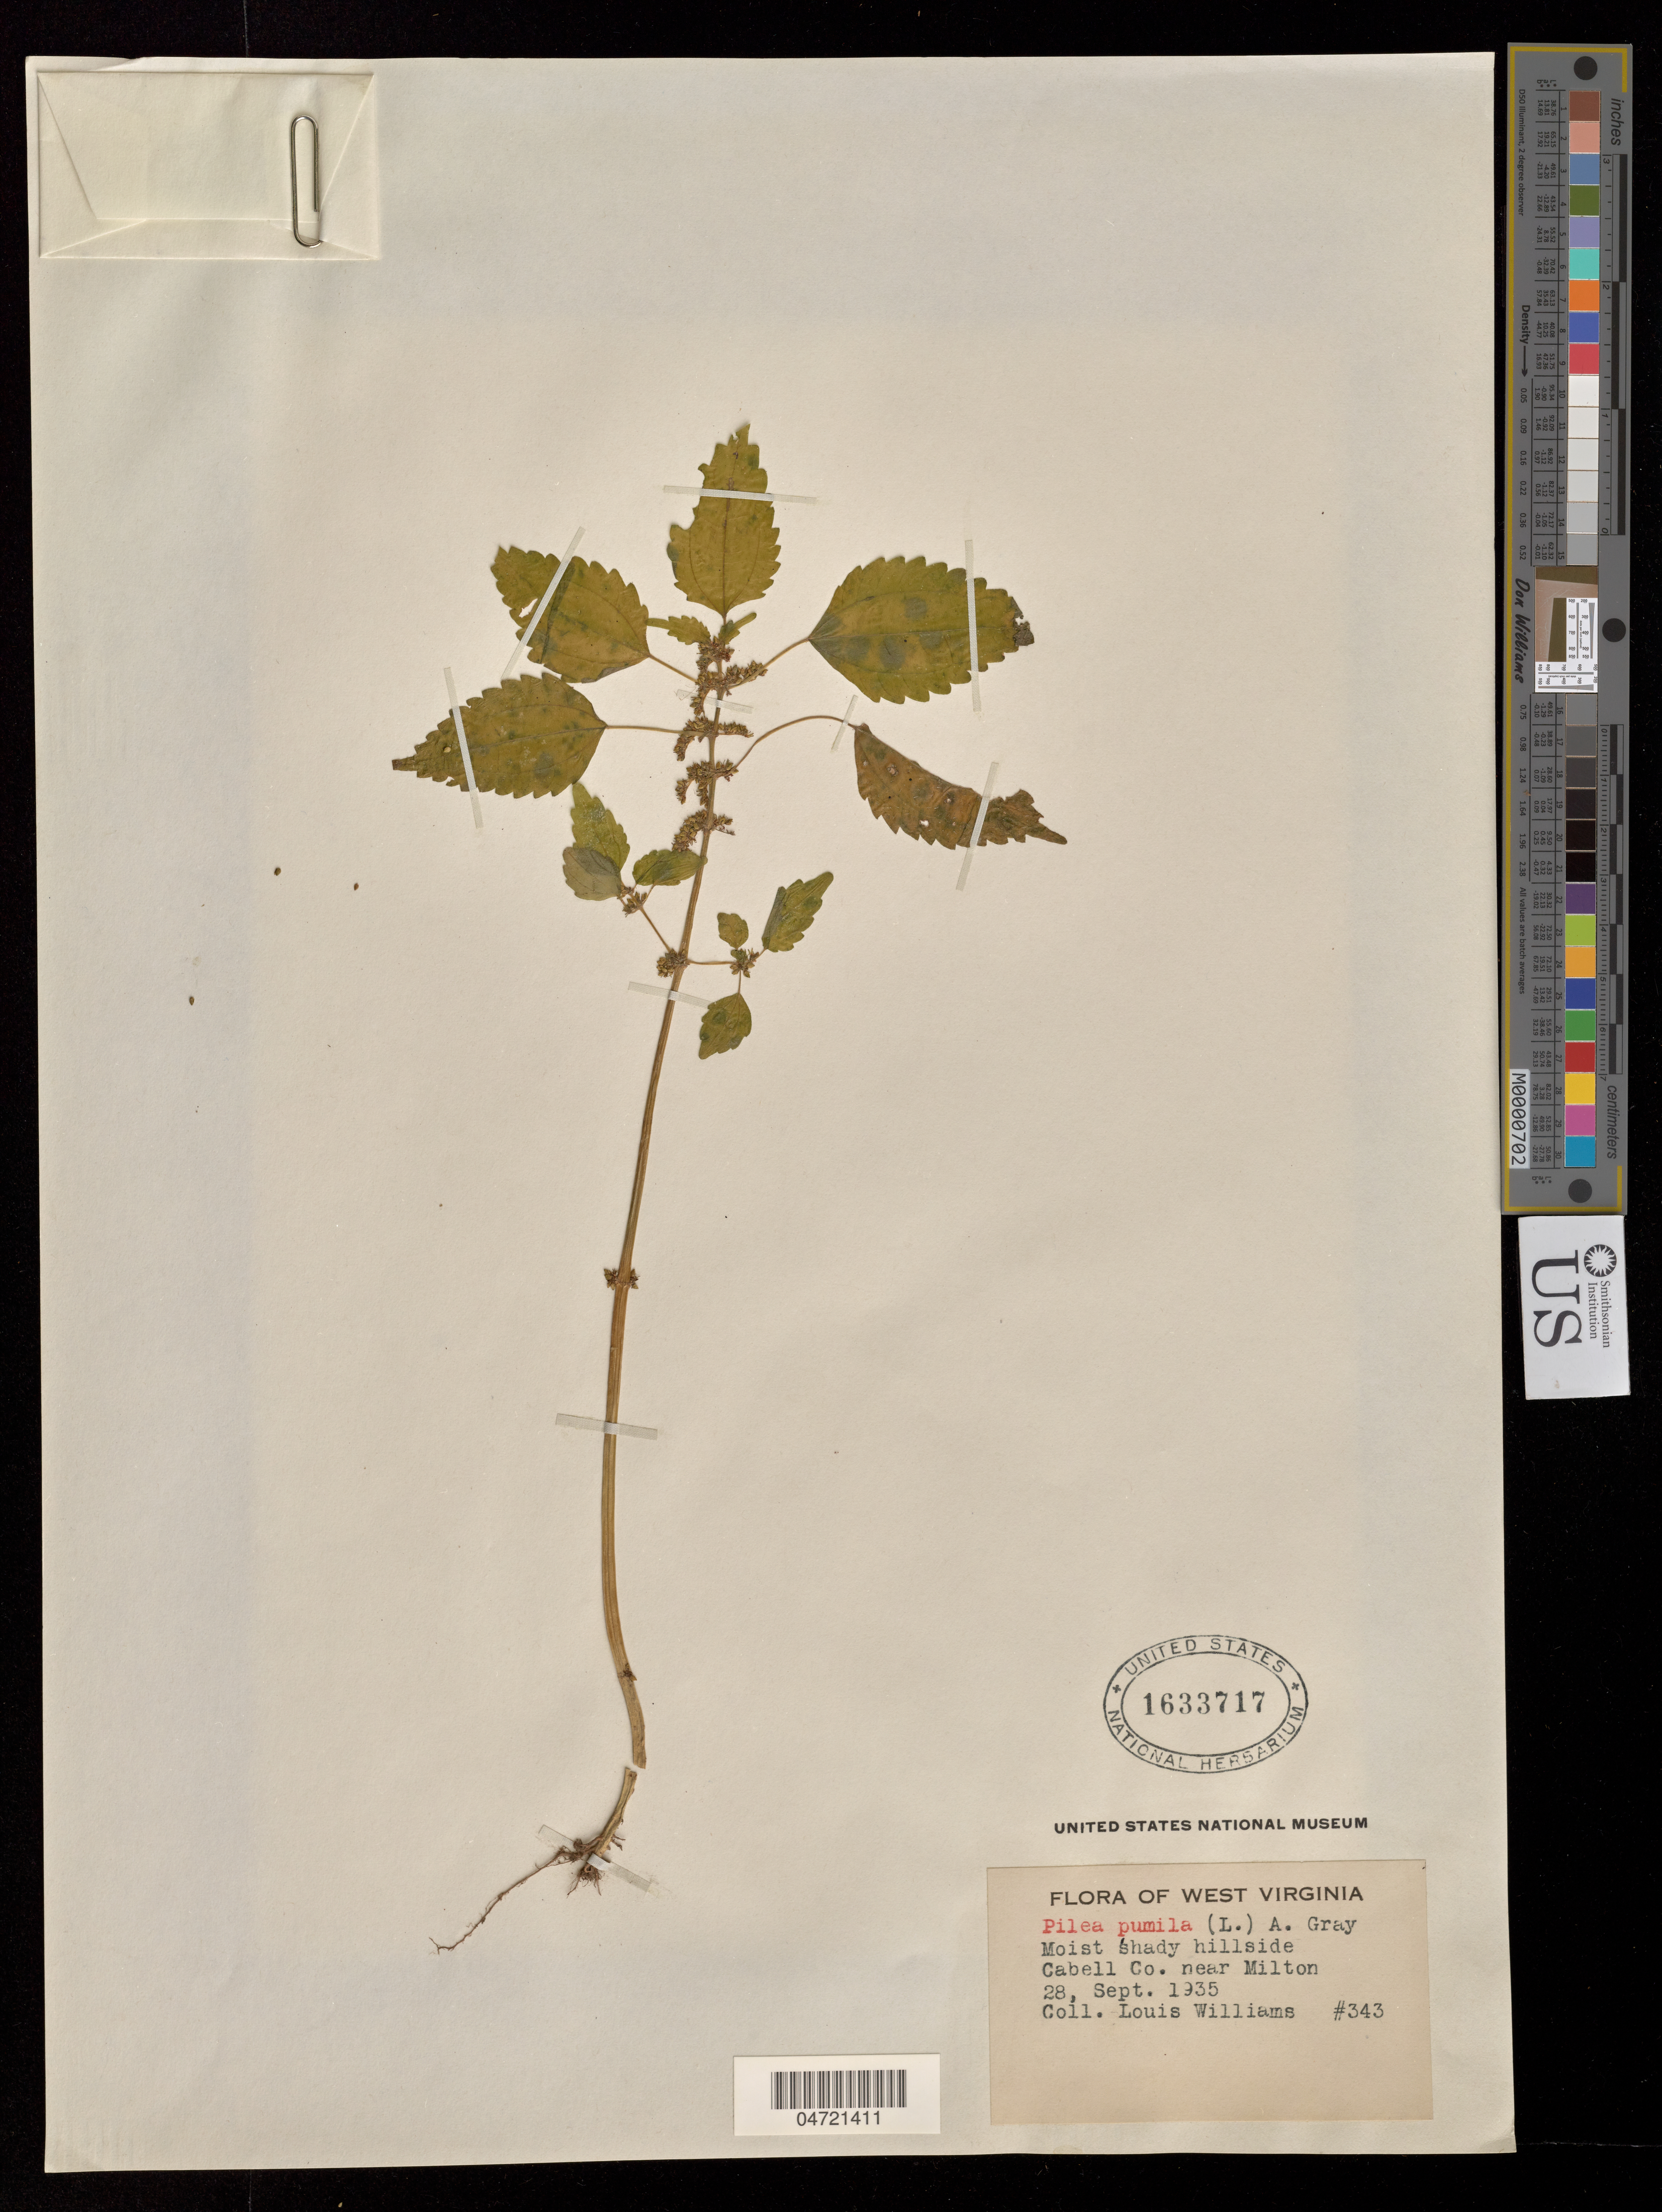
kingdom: Plantae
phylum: Tracheophyta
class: Magnoliopsida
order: Rosales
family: Urticaceae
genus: Pilea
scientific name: Pilea pumila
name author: (L.) A. Gray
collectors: L. Williams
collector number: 343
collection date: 1935-09-28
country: United States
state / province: West Virginia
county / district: Cabell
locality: Open woods, near Milton.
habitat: Moist shady hillside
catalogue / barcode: US 1633717